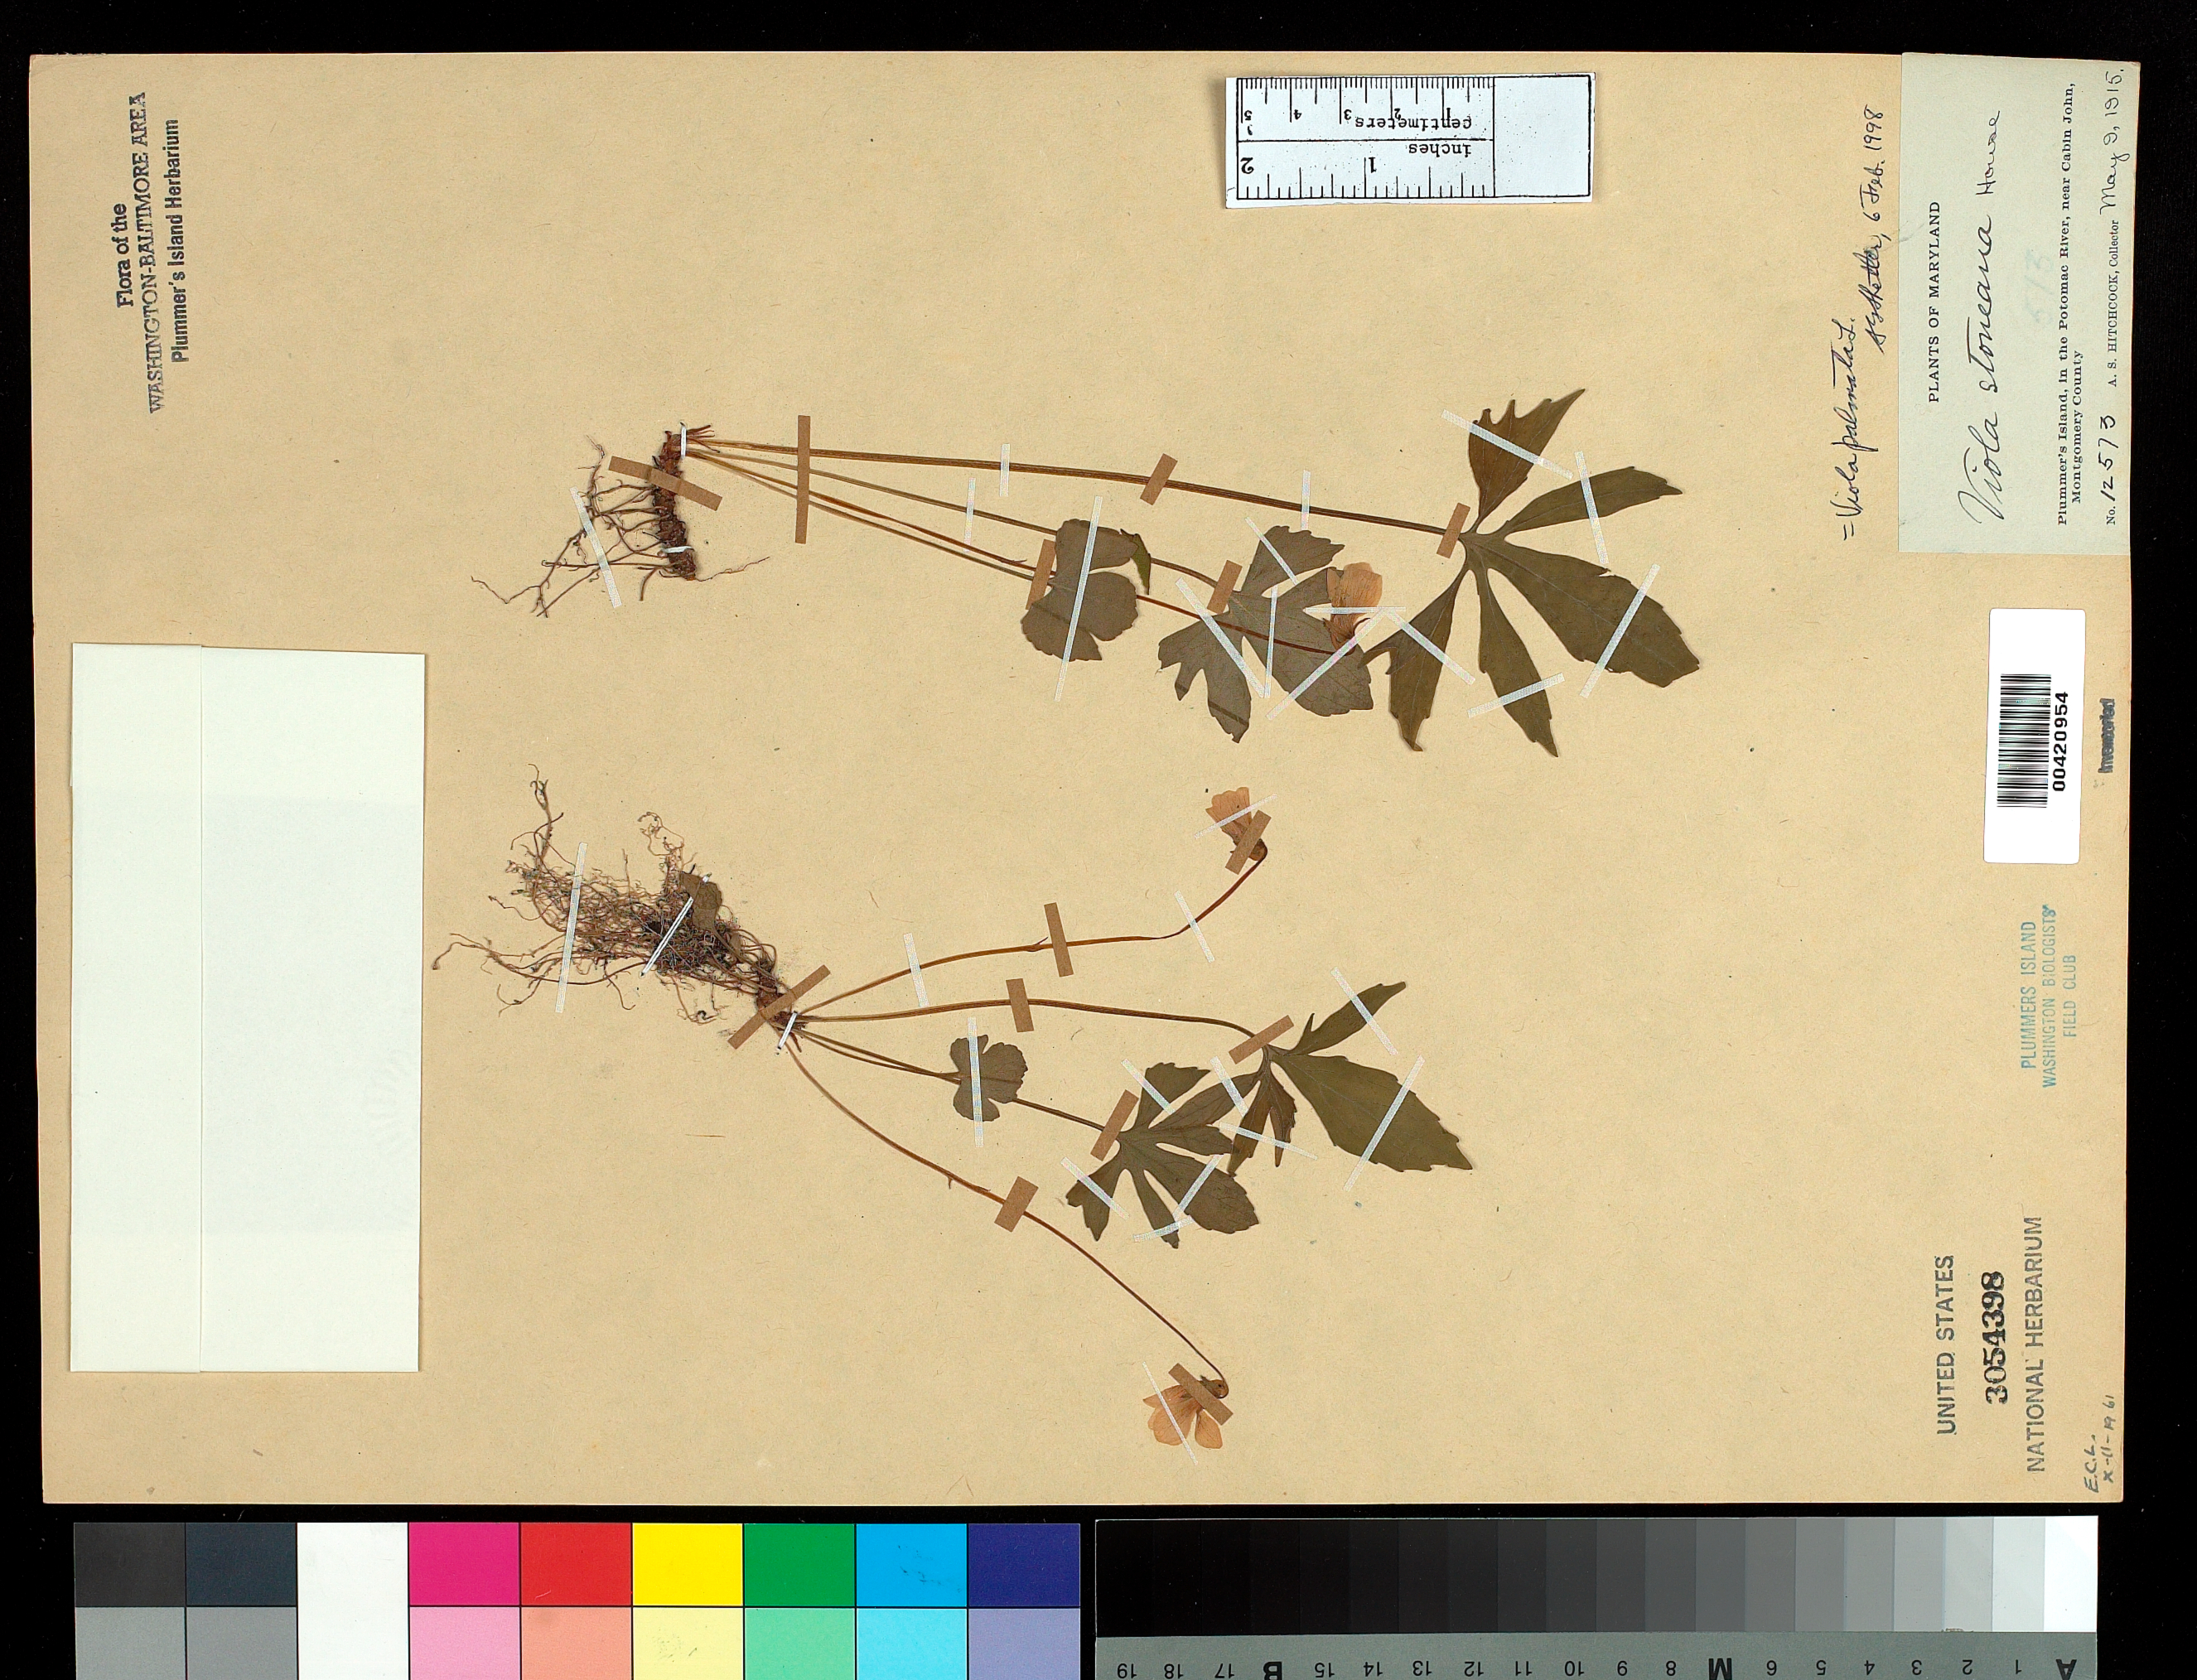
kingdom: Plantae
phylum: Tracheophyta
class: Magnoliopsida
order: Malpighiales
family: Violaceae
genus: Viola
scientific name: Viola palmata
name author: L.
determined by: Shetler, Stanwyn G., (US), NMNH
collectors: A. S. Hitchcock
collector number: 12573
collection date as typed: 09 May 1915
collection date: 1915-05-09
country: United States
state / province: Maryland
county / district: Montgomery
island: Plummers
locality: Plummer's Island Plummers Island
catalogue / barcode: US 3054398